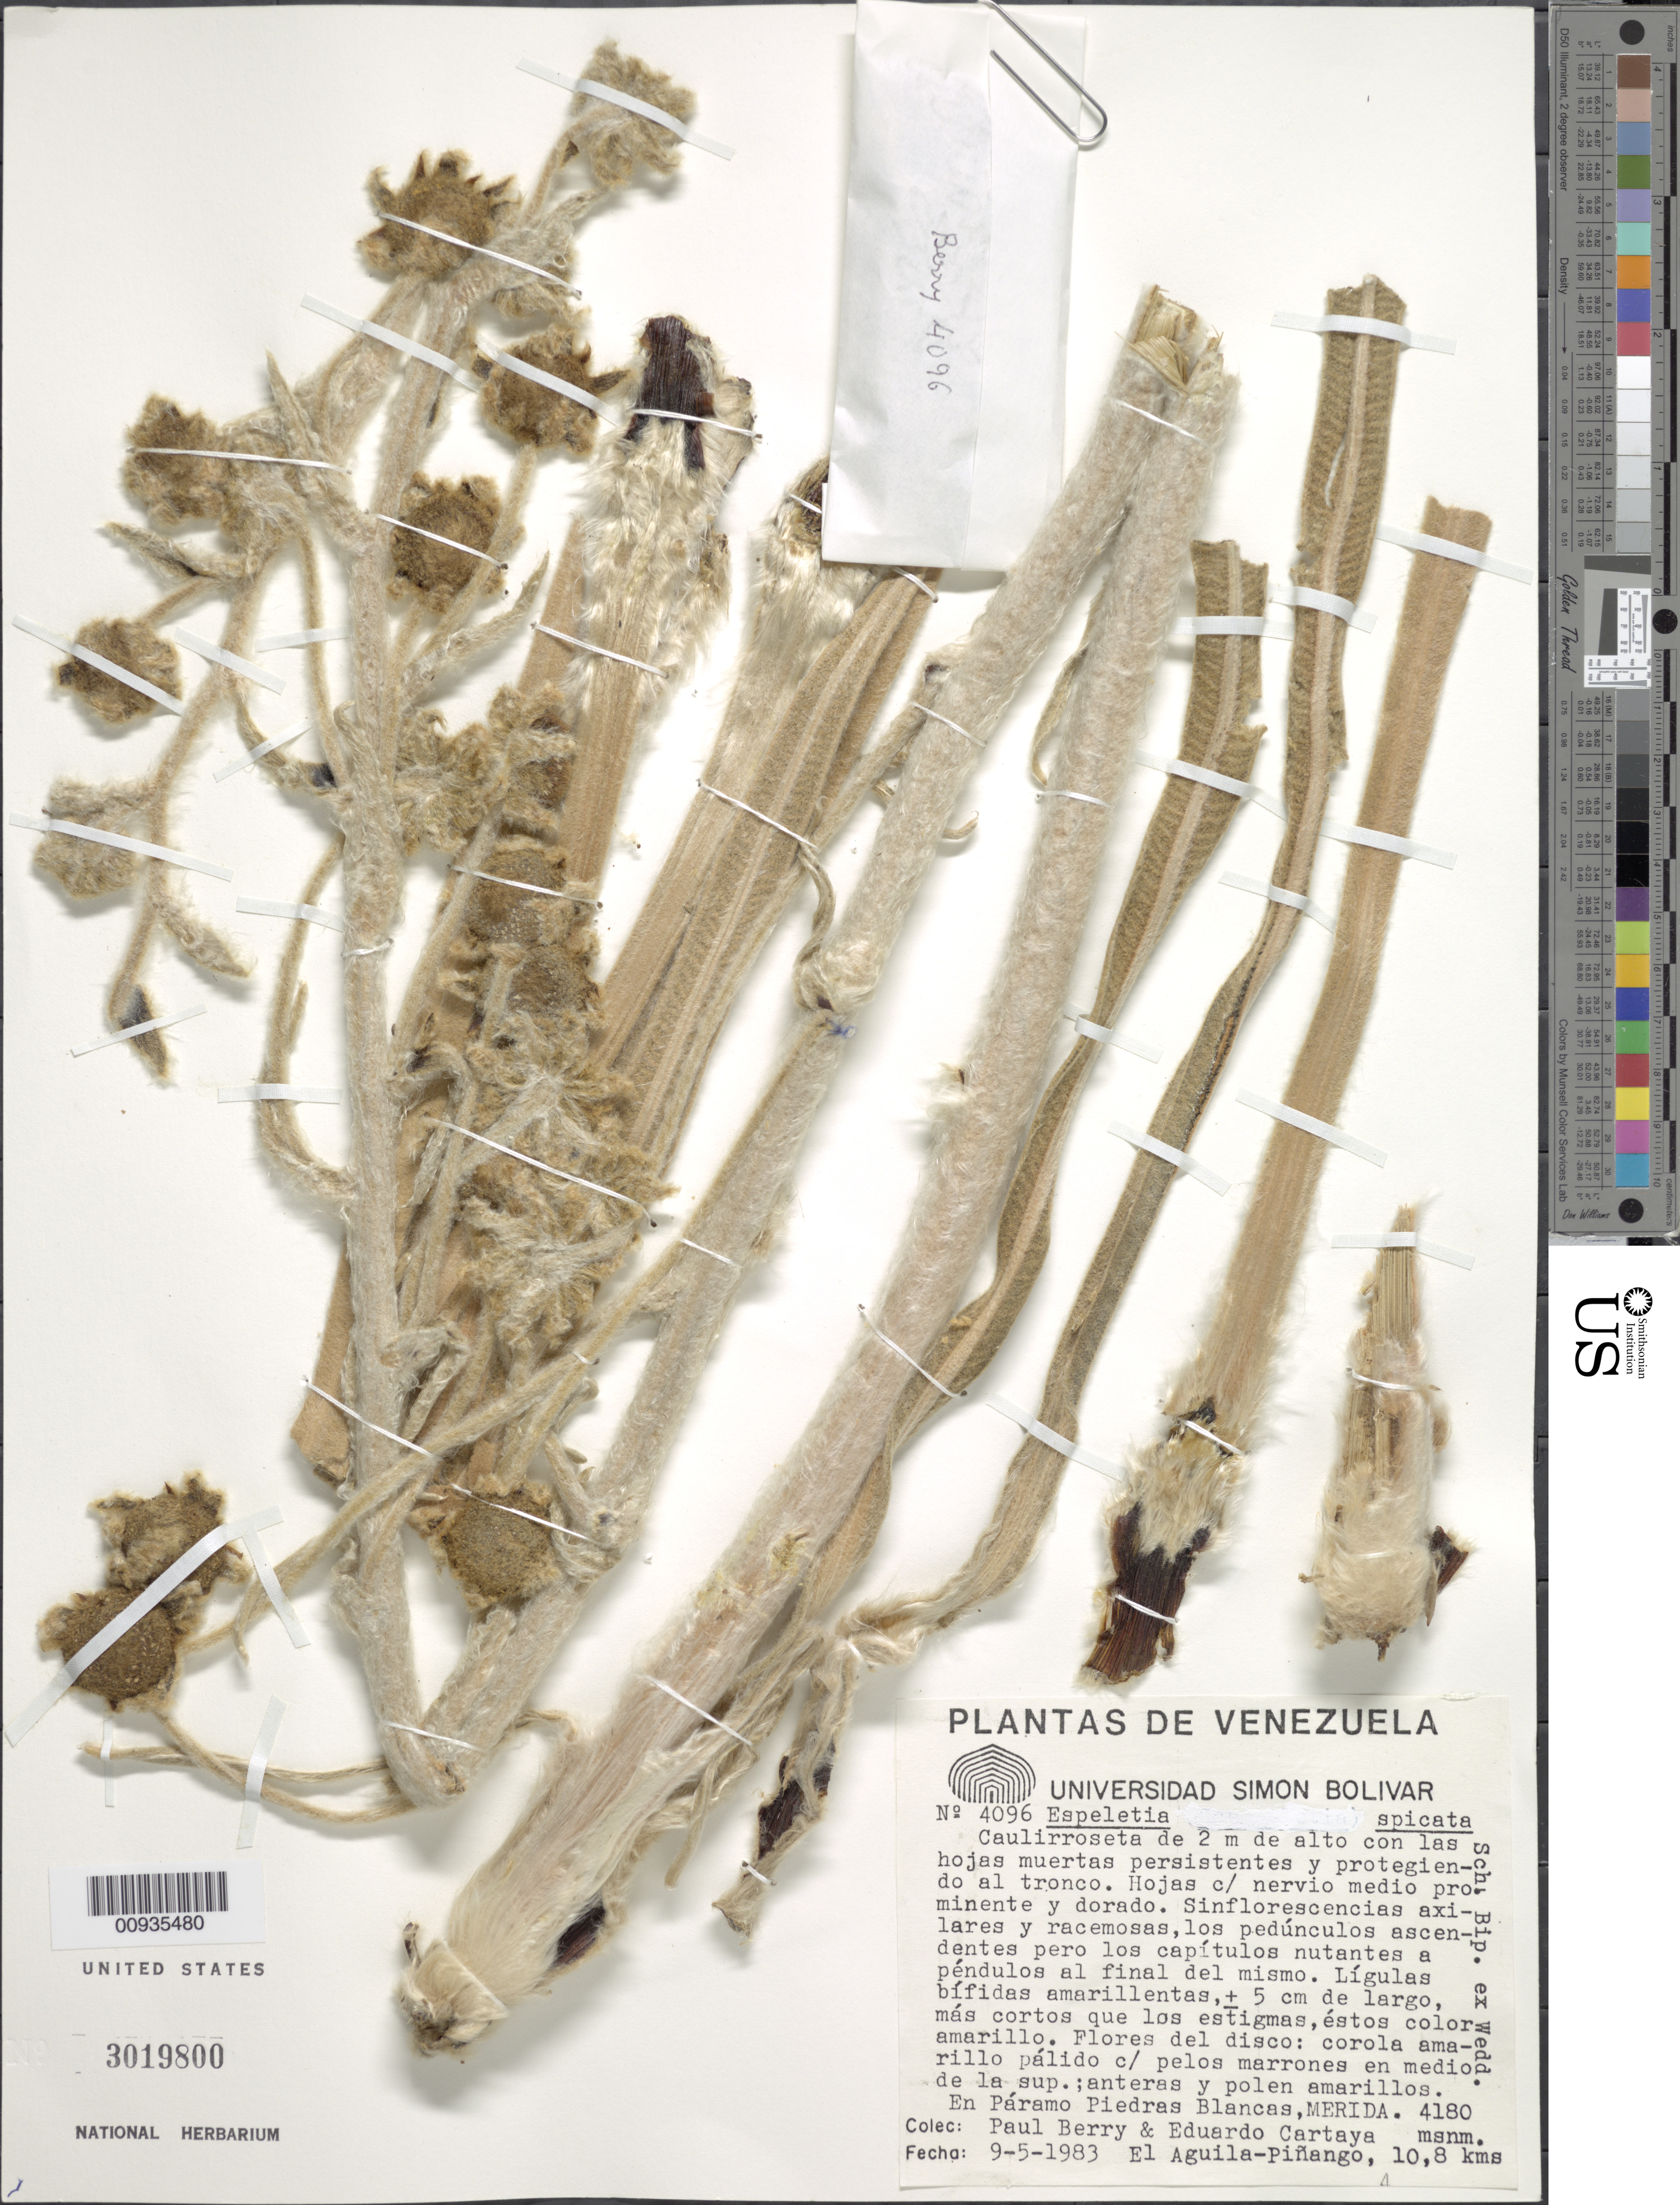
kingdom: Plantae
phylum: Tracheophyta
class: Magnoliopsida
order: Asterales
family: Asteraceae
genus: Coespeletia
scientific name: Coespeletia spicata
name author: (Sch. Bip. ex Wedd.) Cuatrec.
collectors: P. E. Berry & E. Cartaya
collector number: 4096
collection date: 1983-05-09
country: Venezuela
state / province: Mérida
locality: Páramo Piedras Blancas. El Águila-Piñango 10.8 kms.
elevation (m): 4180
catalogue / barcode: US 3019800